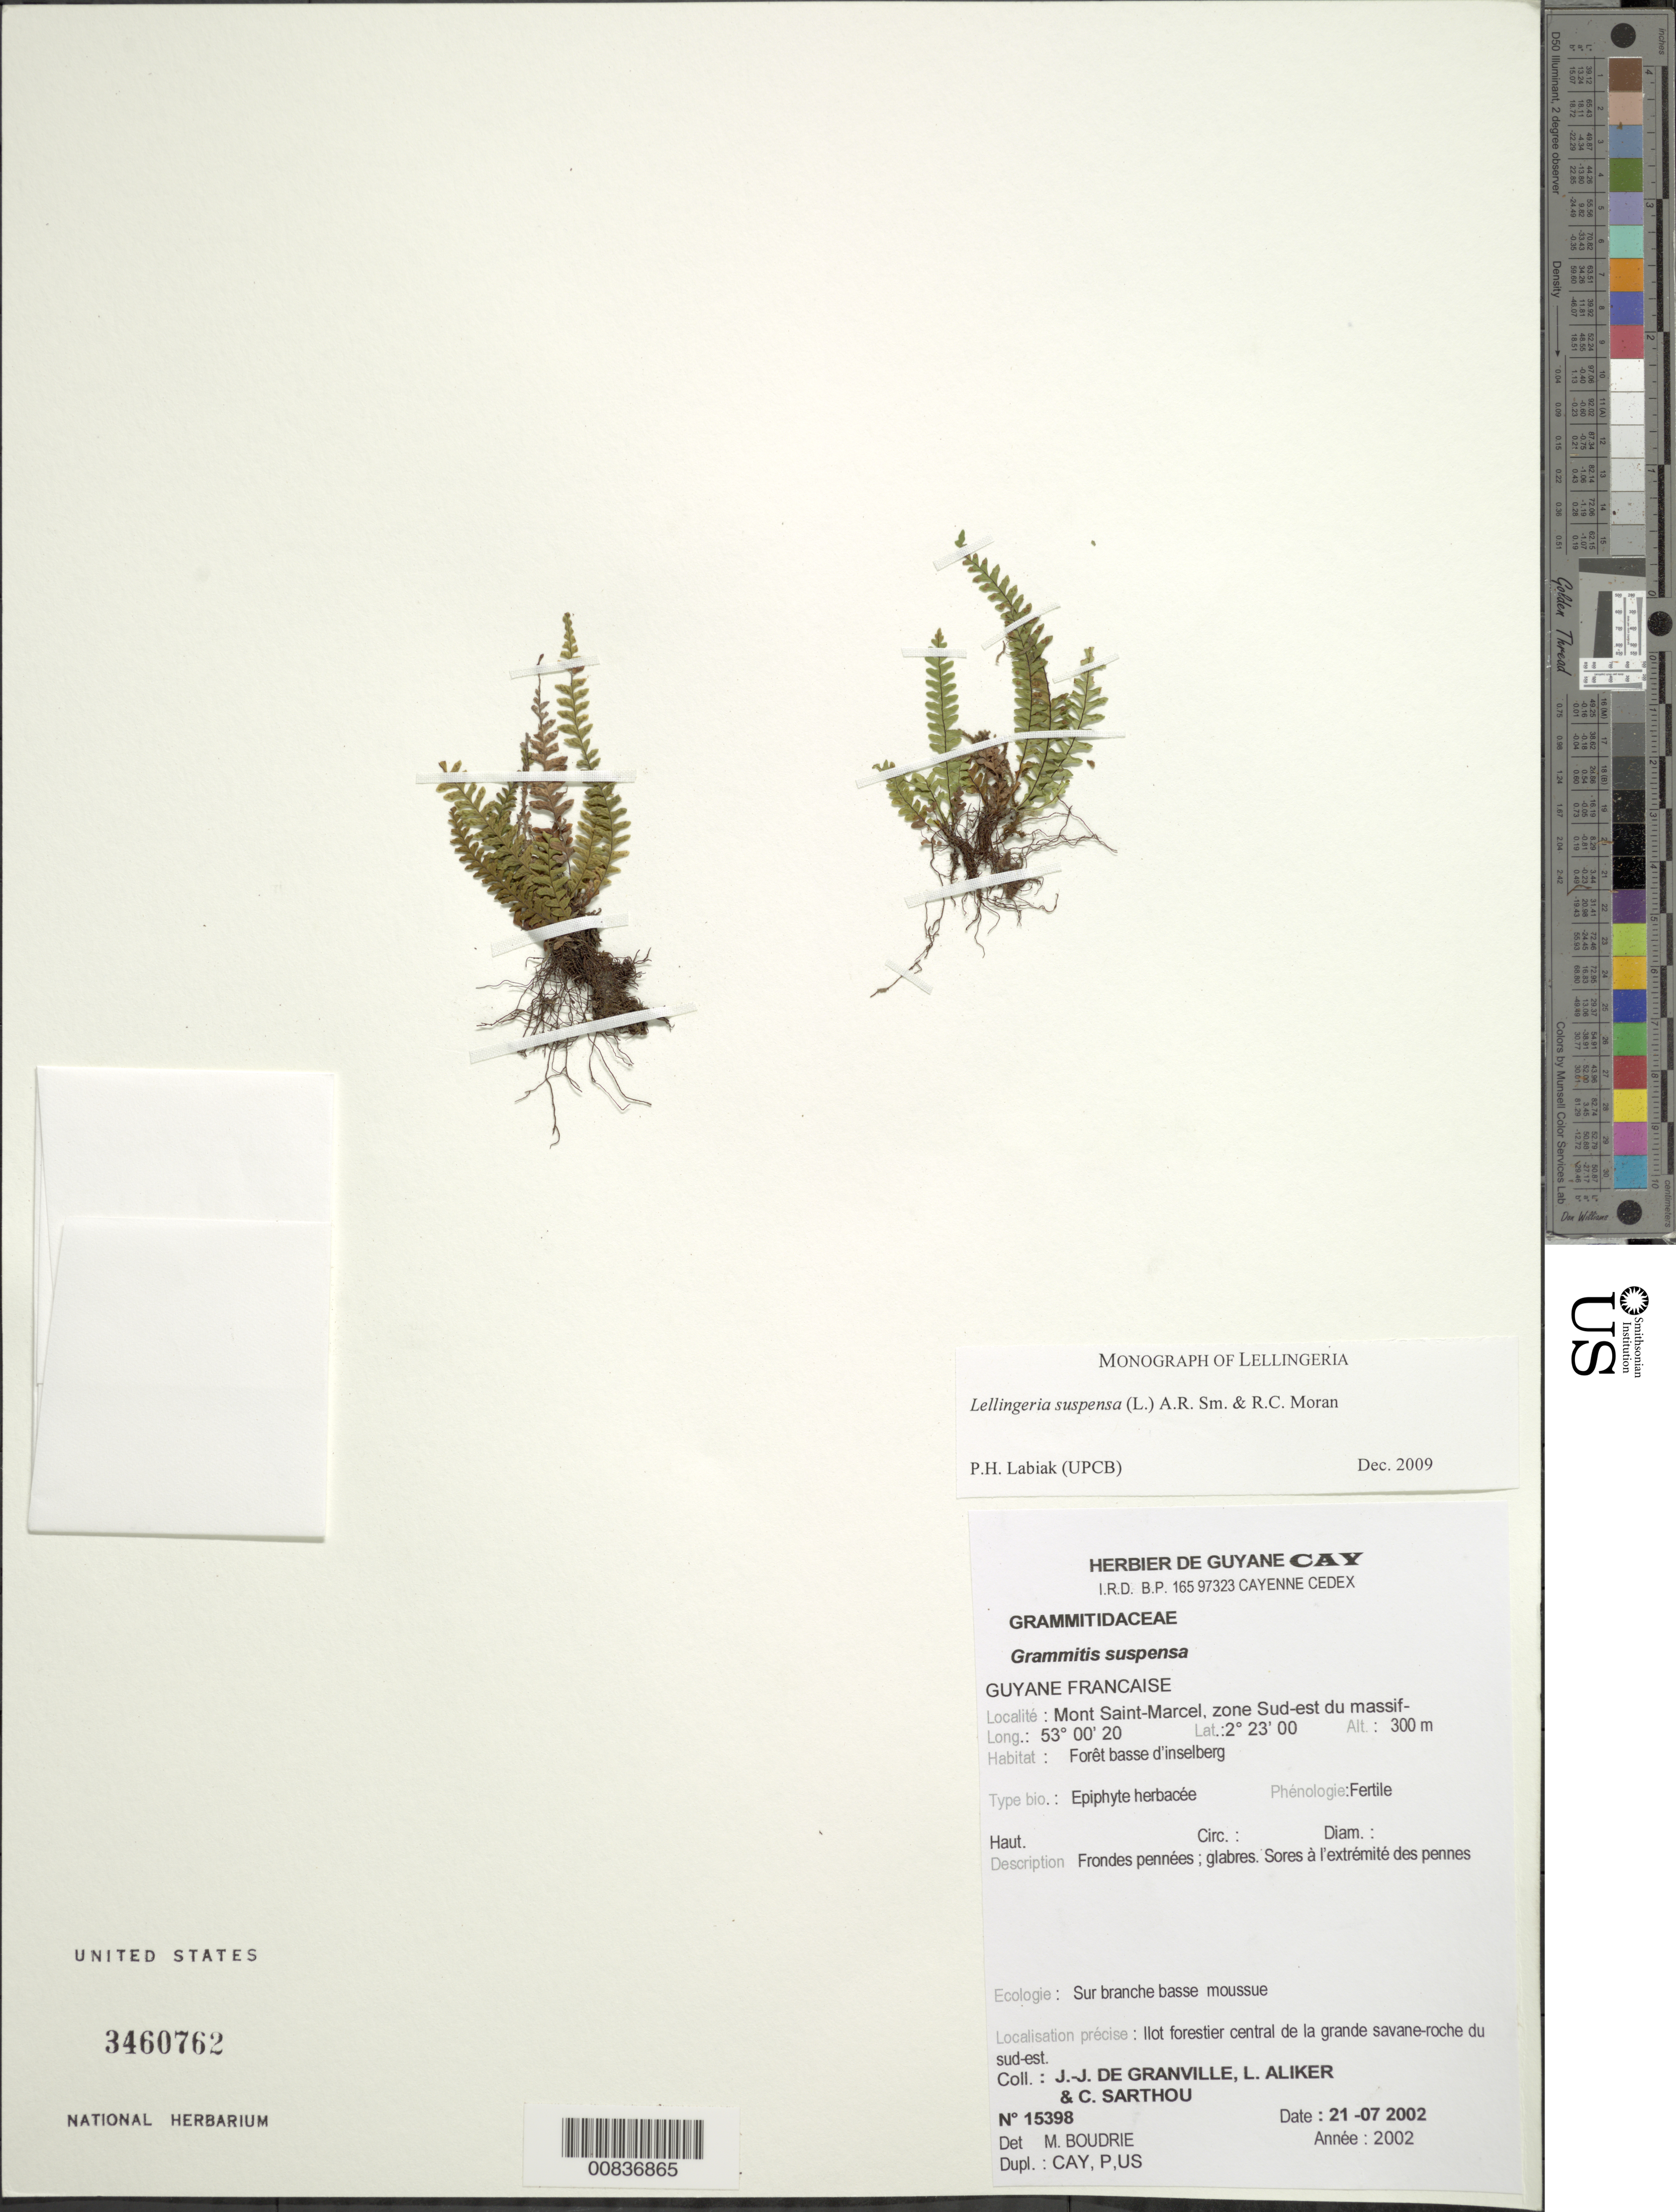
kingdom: Plantae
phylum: Tracheophyta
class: Polypodiopsida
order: Polypodiales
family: Polypodiaceae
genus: Lellingeria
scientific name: Lellingeria suspensa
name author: (L.) A.R. Sm. & R.C. Moran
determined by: Labiak, P. H.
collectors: J.-J. de Granville, L. Aliker & C. Sarthou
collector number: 15398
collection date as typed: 21-Jul-02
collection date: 2002-07-21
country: French Guiana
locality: Mont Saint-Marcel, zone Sud-Est du massif, Bassin de l'Yaloupi. Ilot forestier central de la grande savane-roche du sud-est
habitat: Forêt basse sur inselberg. Sur branche basse moussue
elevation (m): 300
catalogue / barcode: US 3460762